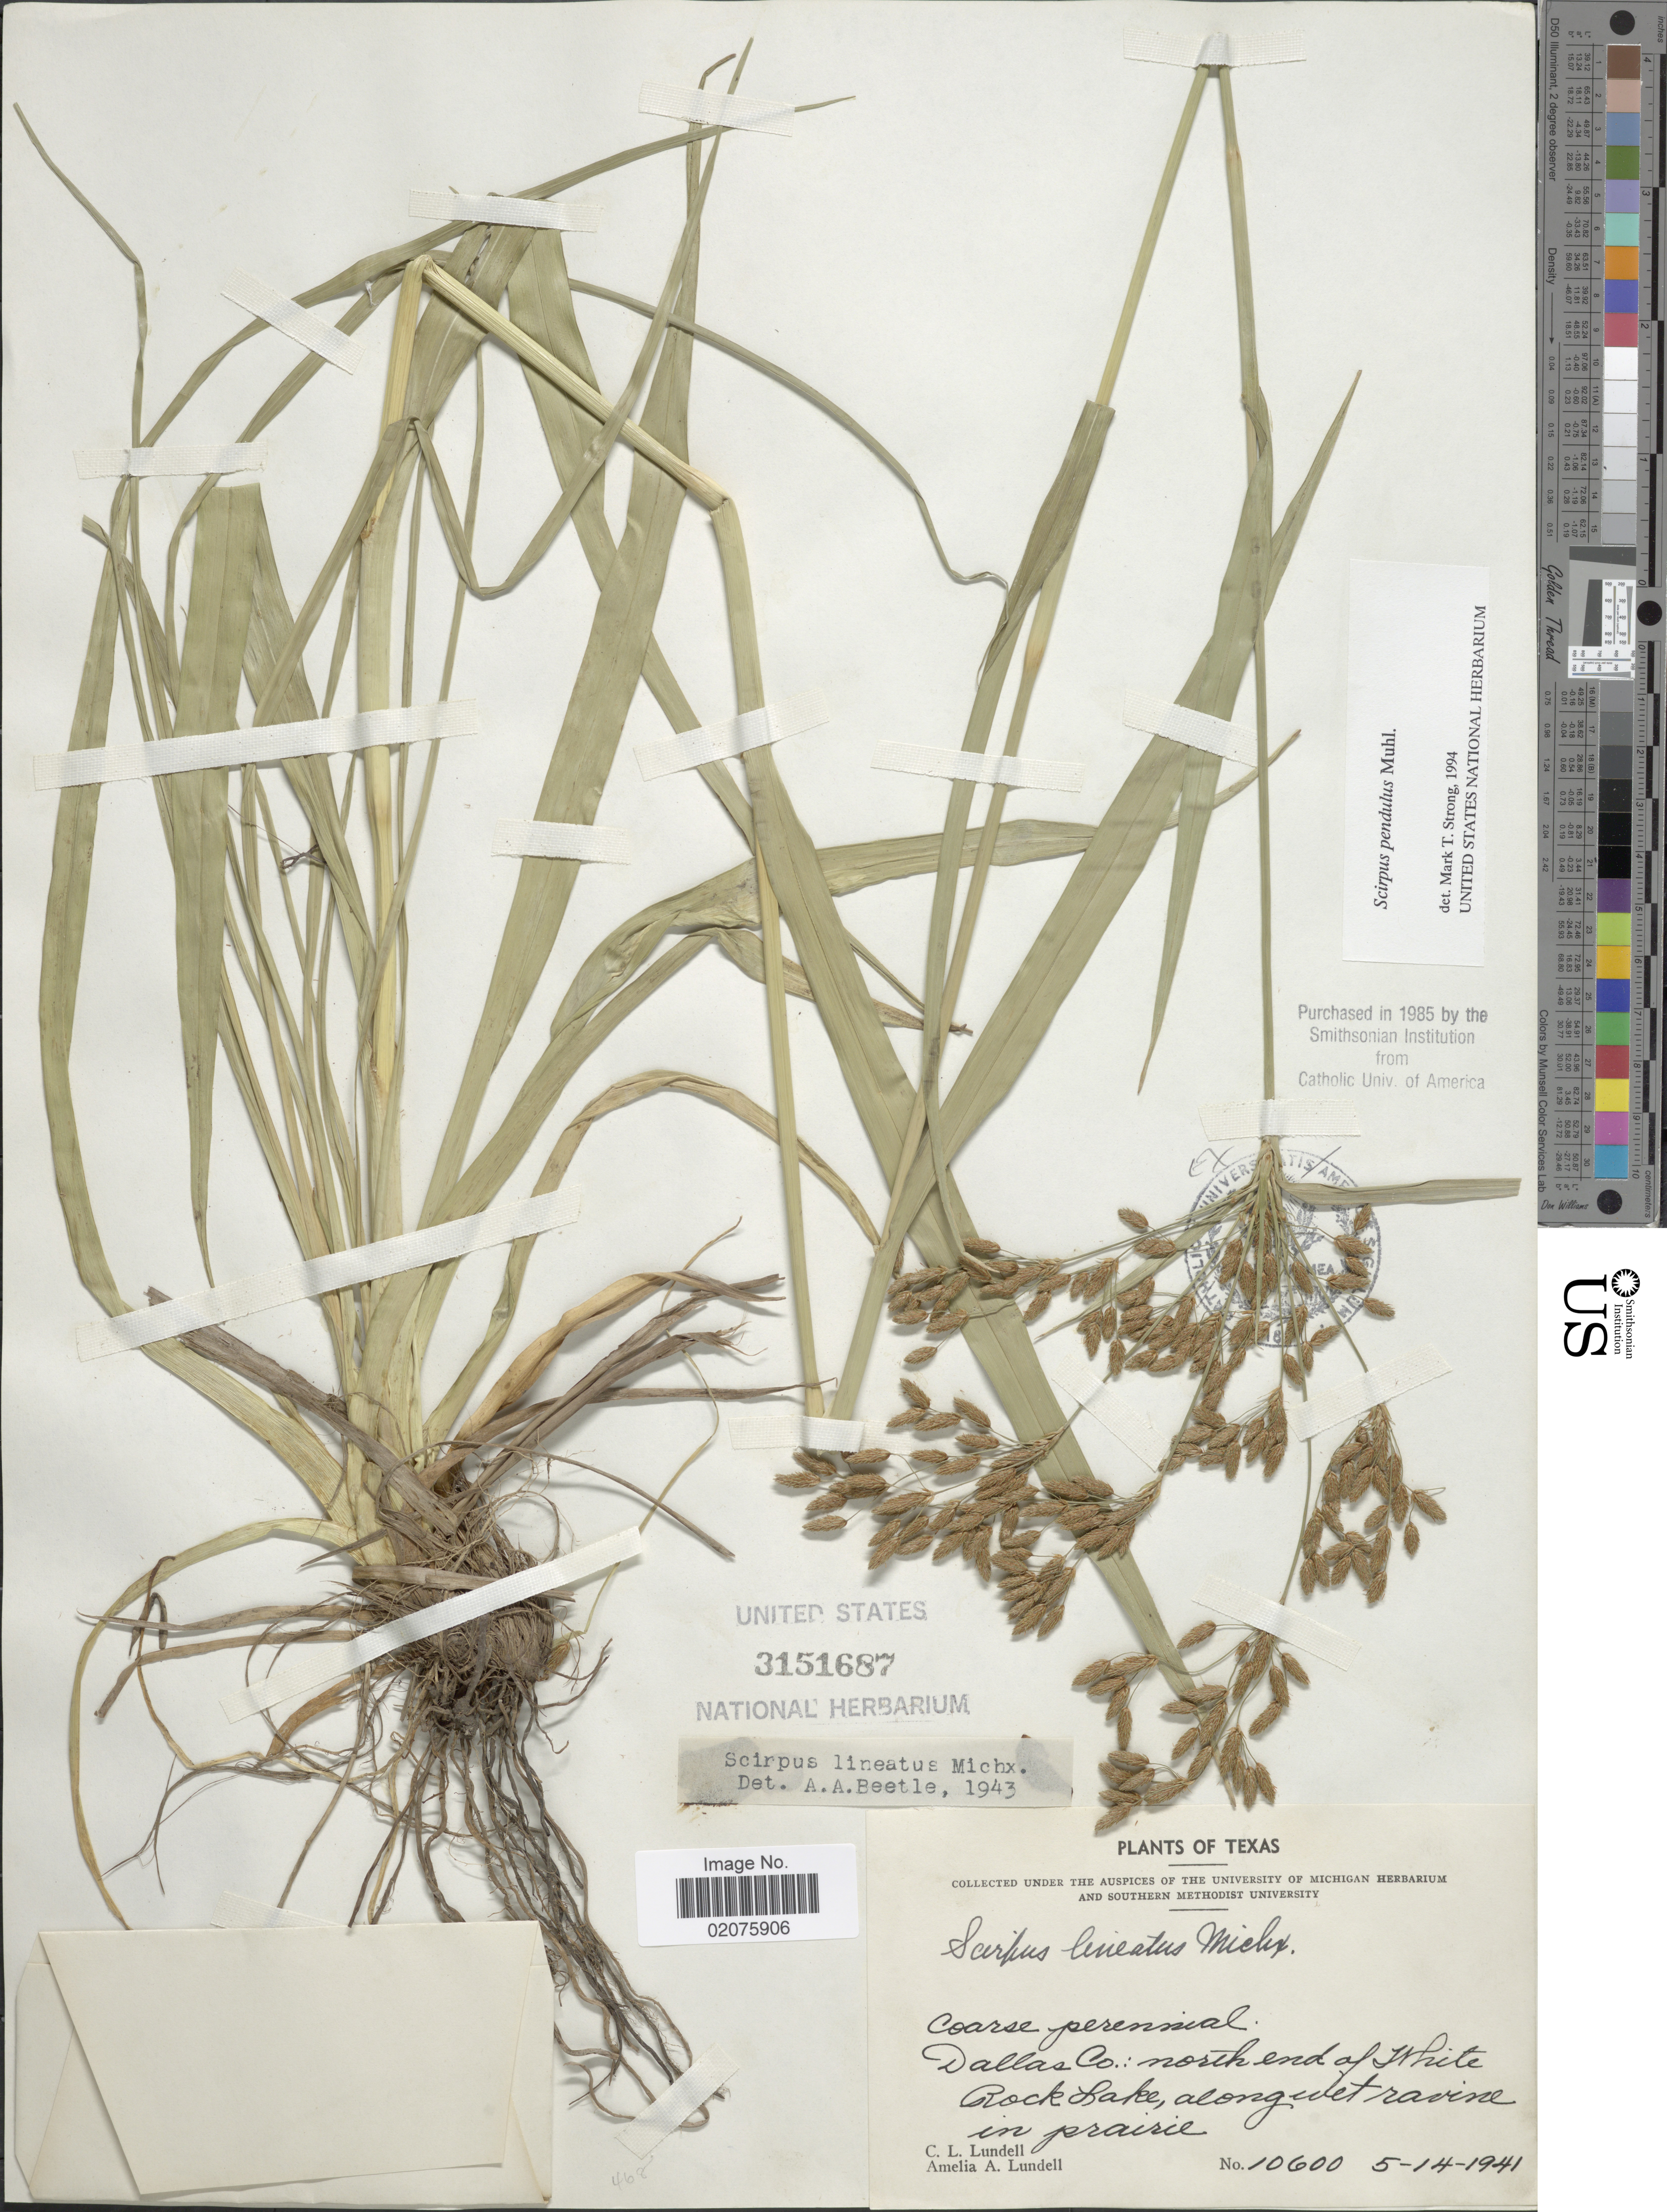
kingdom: Plantae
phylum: Tracheophyta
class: Liliopsida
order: Poales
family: Cyperaceae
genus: Scirpus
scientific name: Scirpus pendulus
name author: Muhl.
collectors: C. L. Lundell & A. A. Lundell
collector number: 10600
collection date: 1941-05-14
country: United States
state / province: Texas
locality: Dallas Co.: north end of White Rock Lake, along wet ravine in prairie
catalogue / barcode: US 3151687